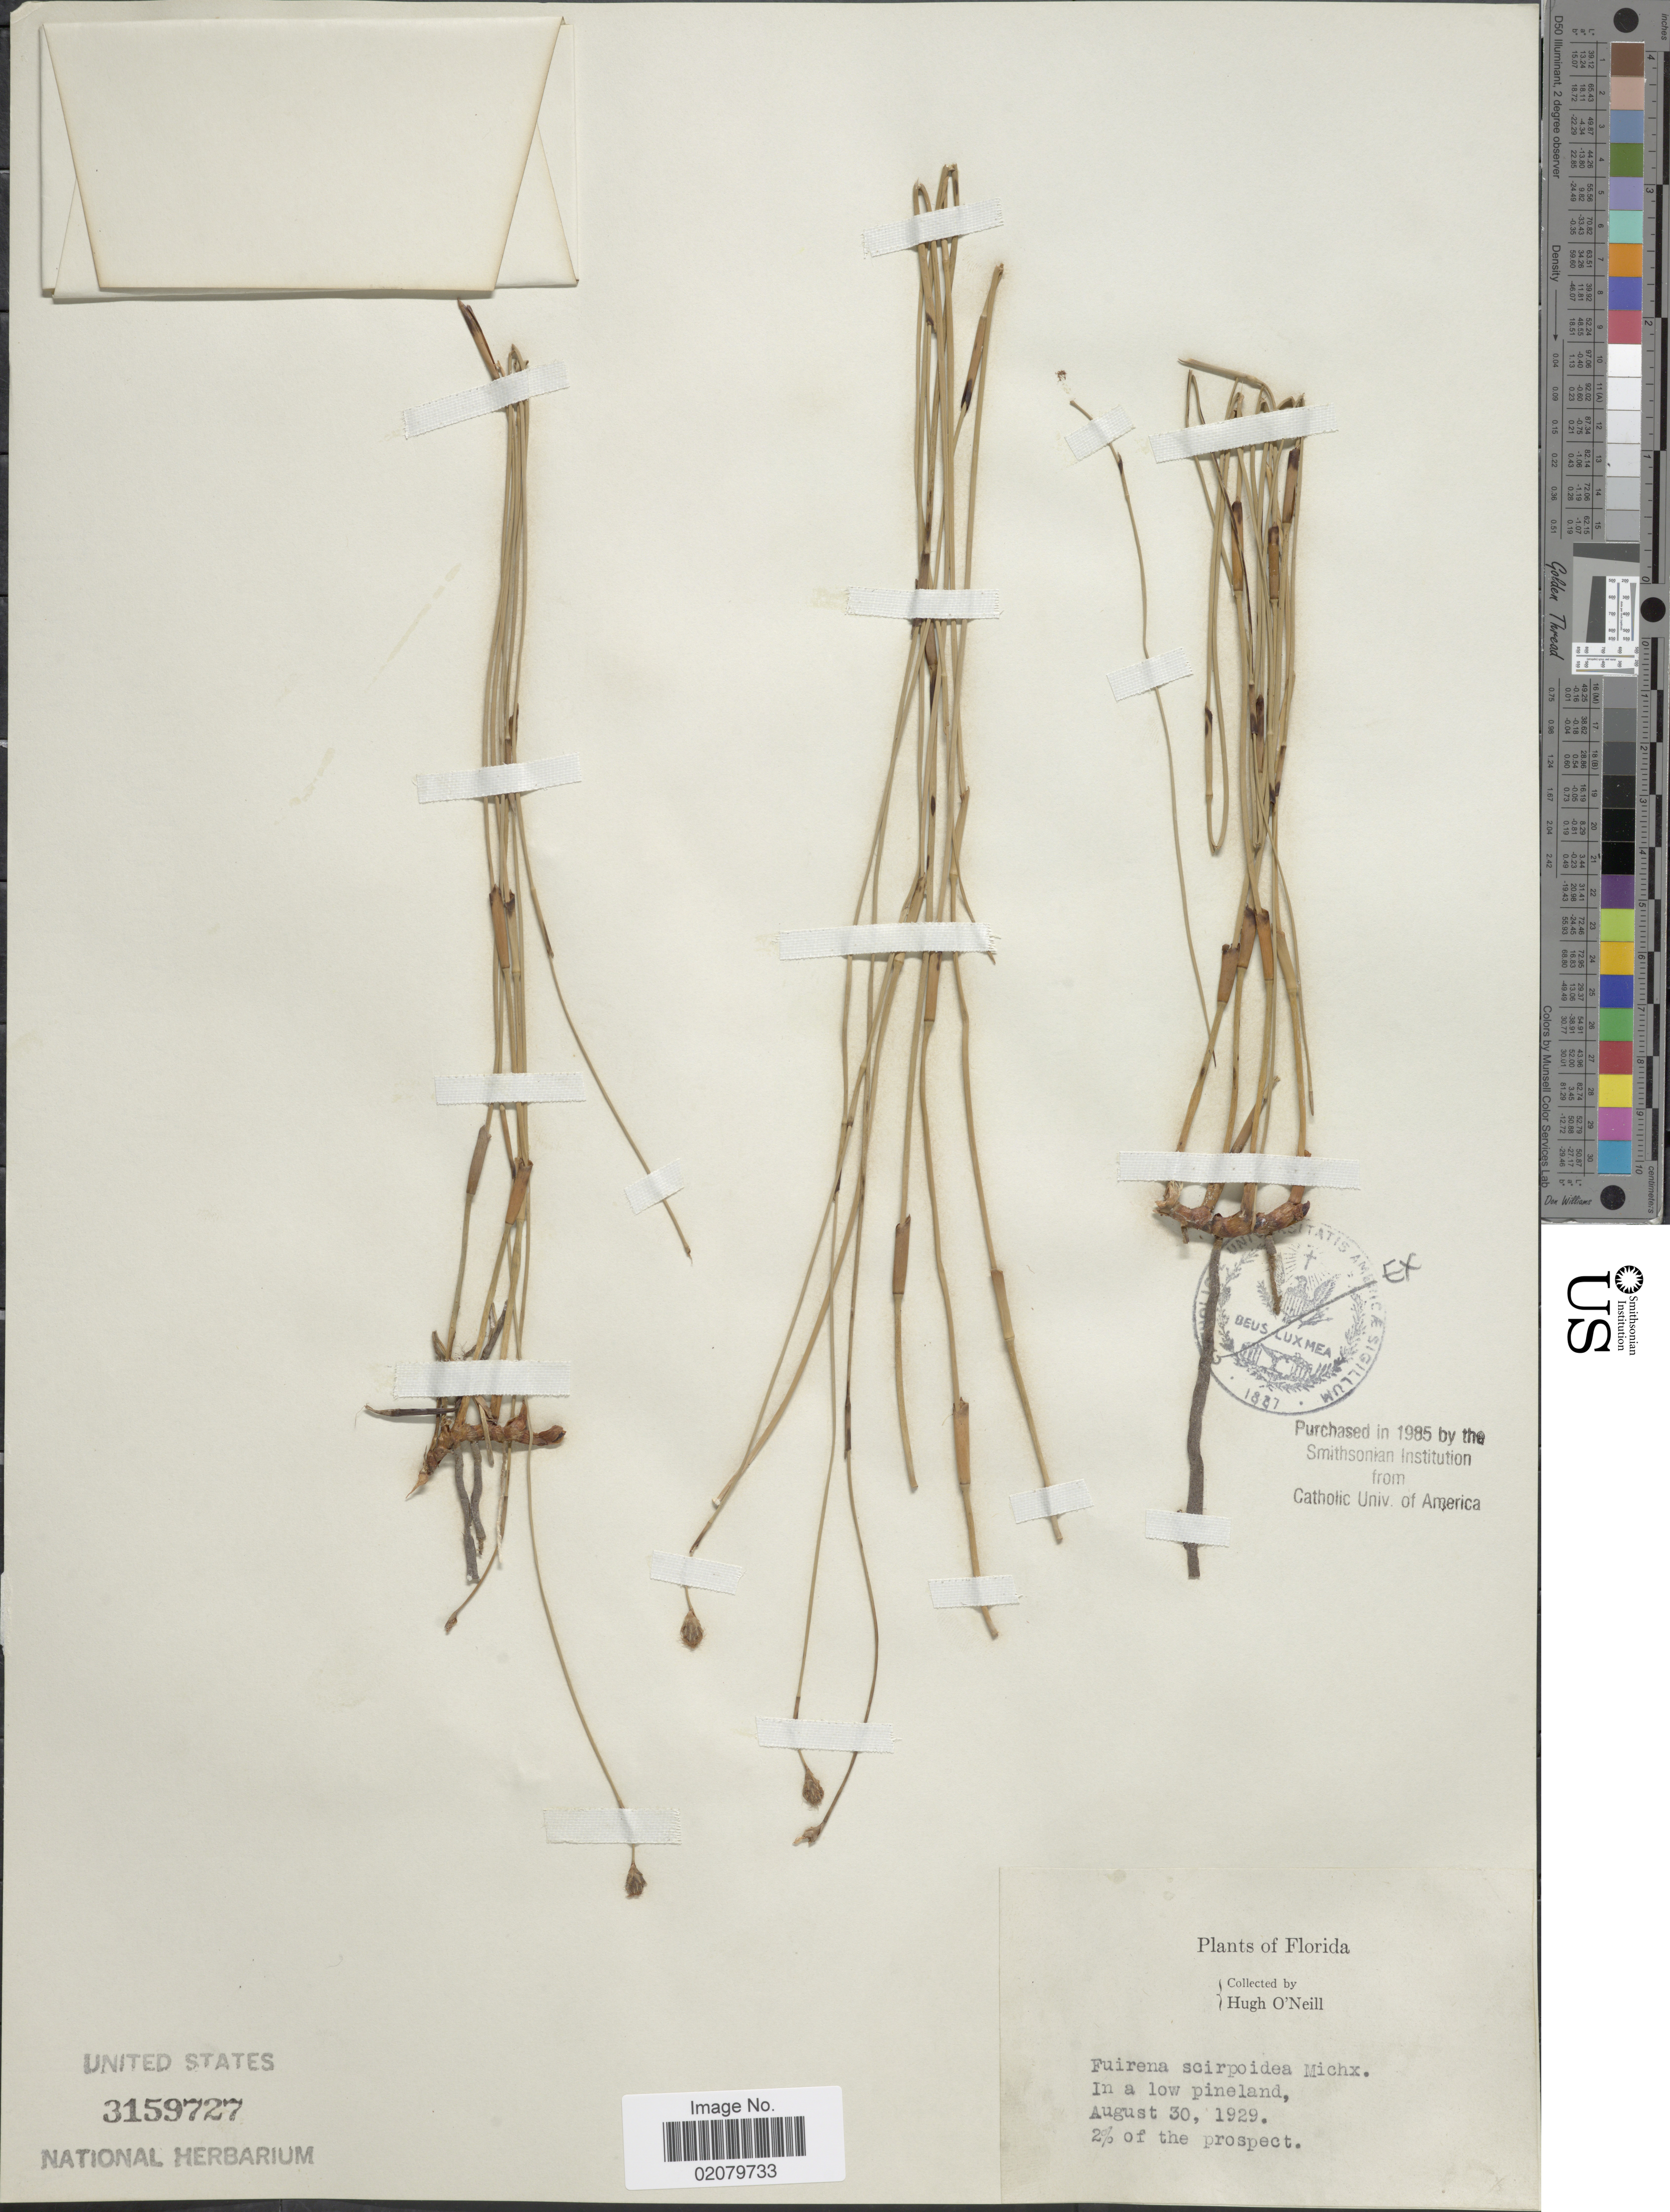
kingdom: Plantae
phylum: Tracheophyta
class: Liliopsida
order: Poales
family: Cyperaceae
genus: Fuirena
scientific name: Fuirena scirpoidea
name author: Michx.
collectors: H. O'Neill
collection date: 1929-08-30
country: United States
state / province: Florida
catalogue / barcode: US 3159727